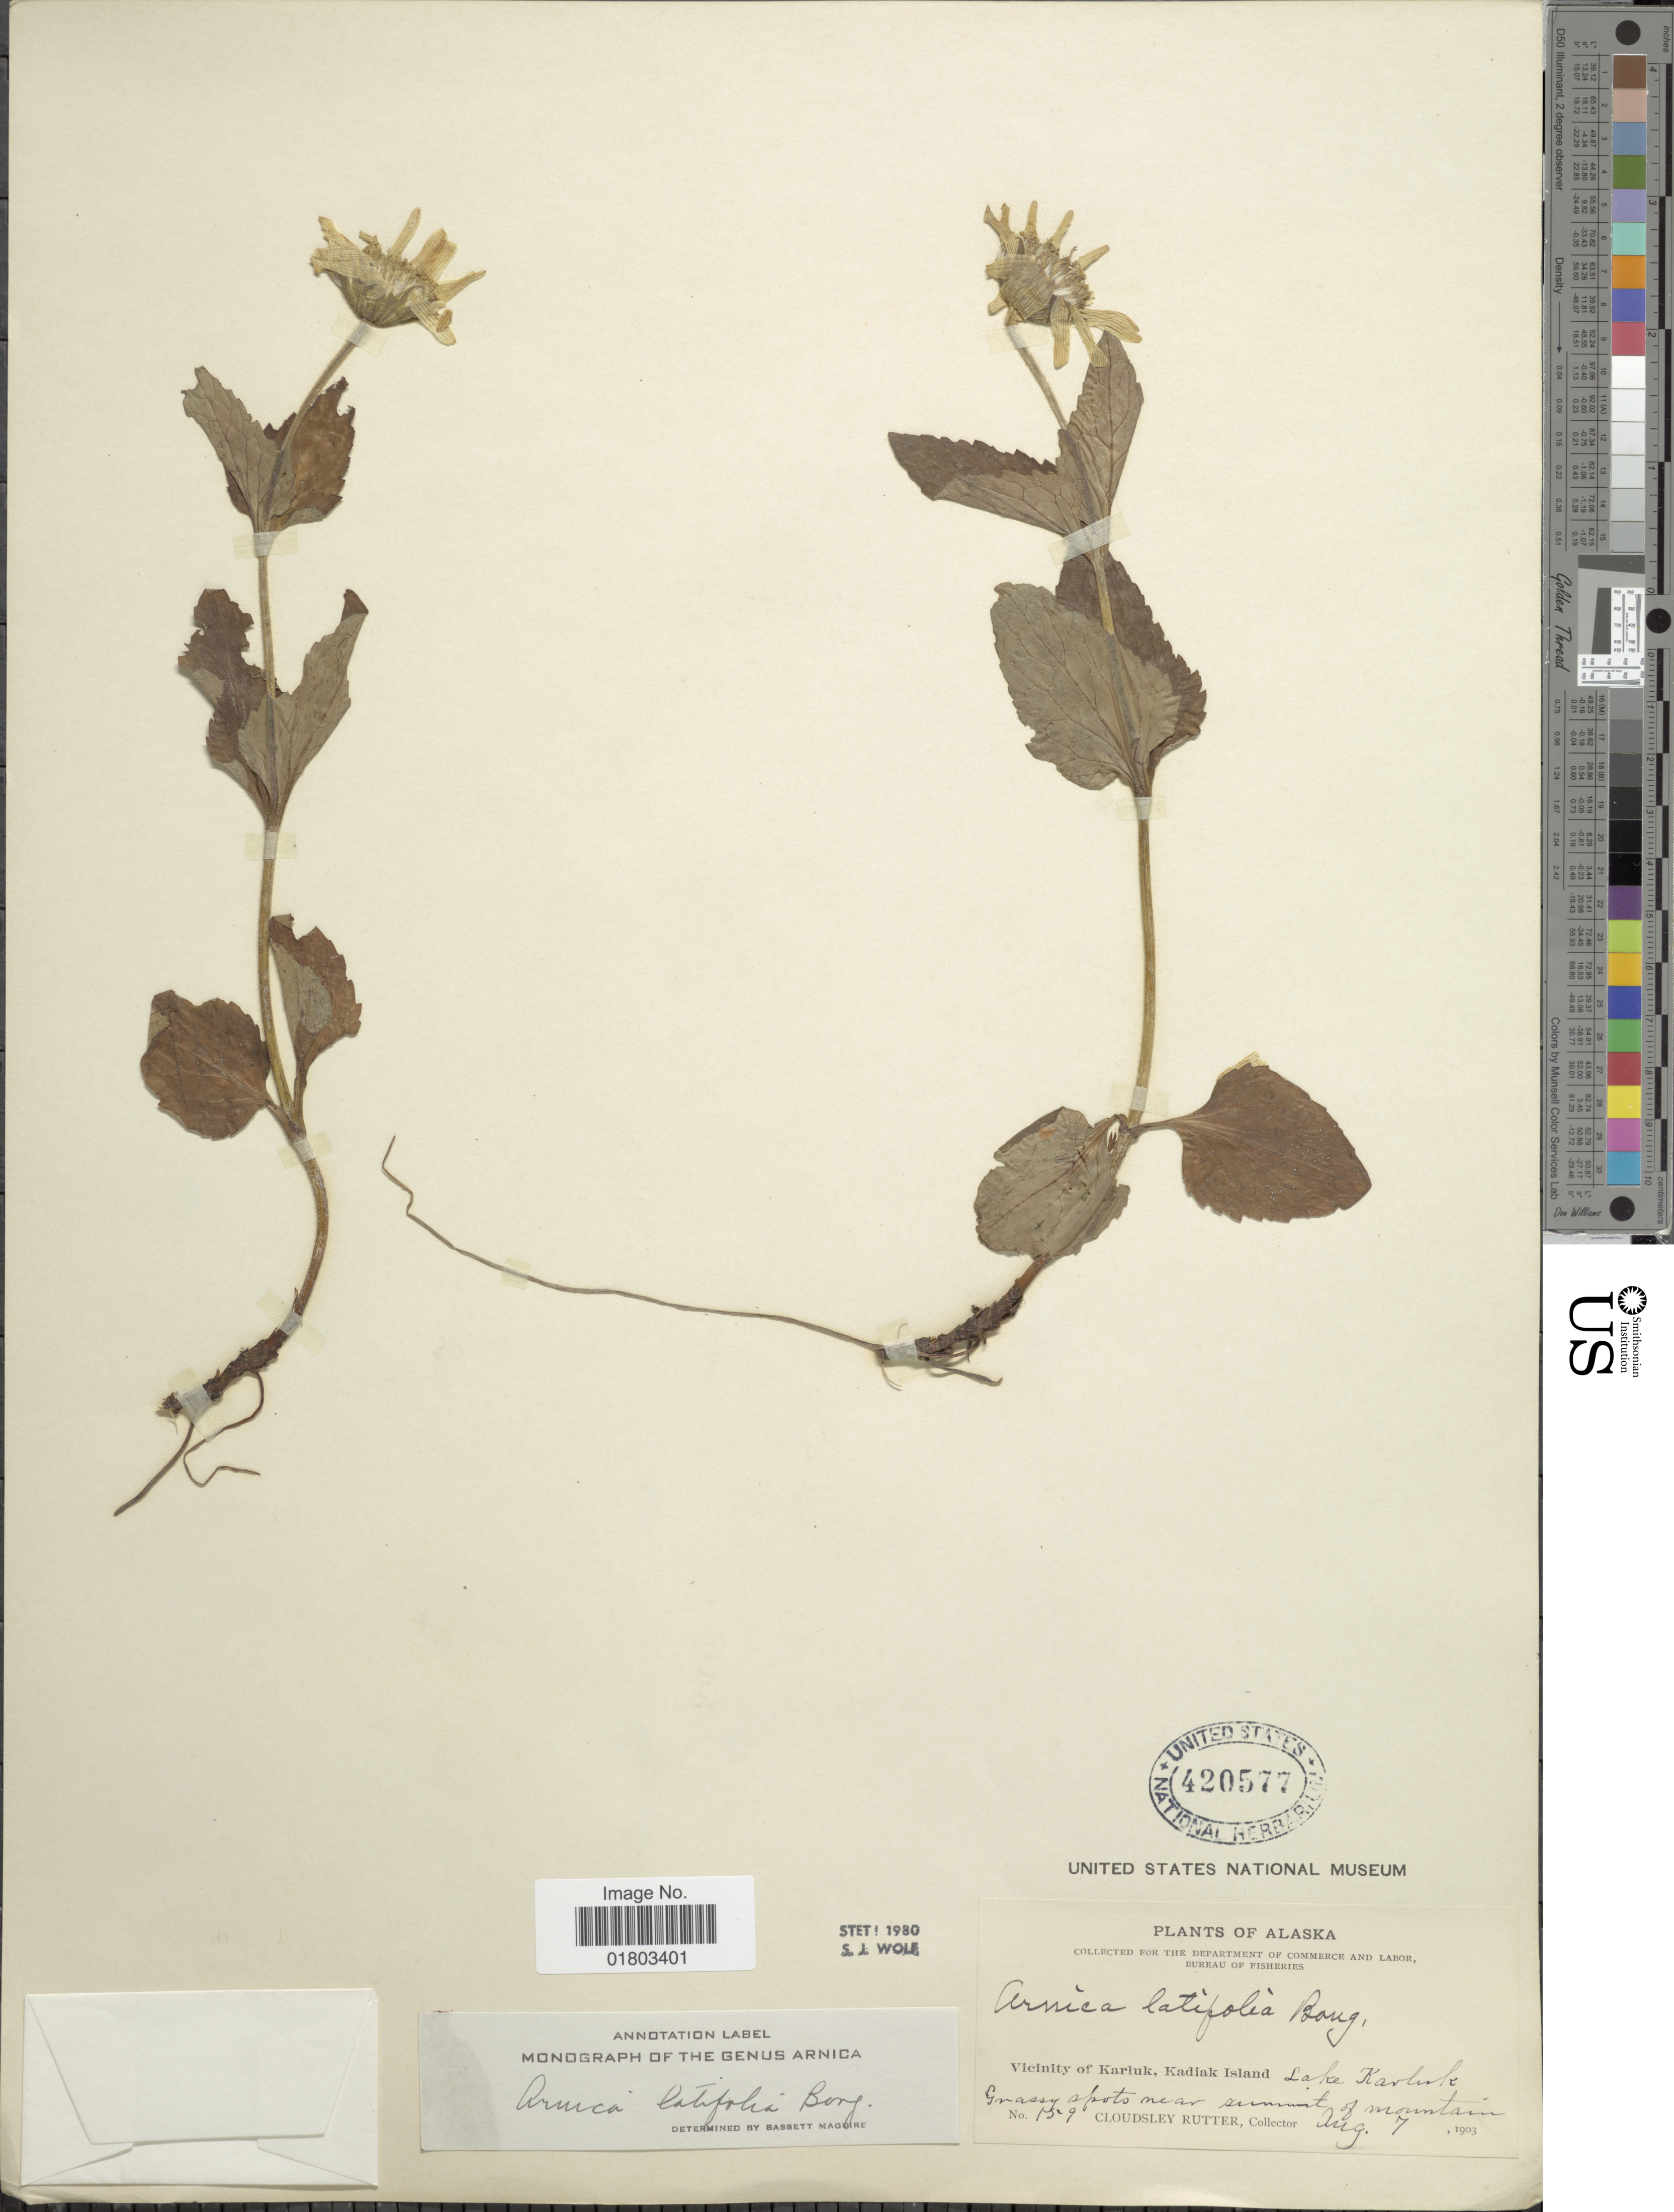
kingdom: Plantae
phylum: Tracheophyta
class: Magnoliopsida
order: Asterales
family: Asteraceae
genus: Arnica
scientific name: Arnica latifolia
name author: Bong.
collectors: C. Rutter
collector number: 159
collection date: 1903-08-07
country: United States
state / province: Alaska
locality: Vicinity of Karluk, Kadiak Island Lake Karluk, Grassy spots near summit of Mountain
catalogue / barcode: US 420577